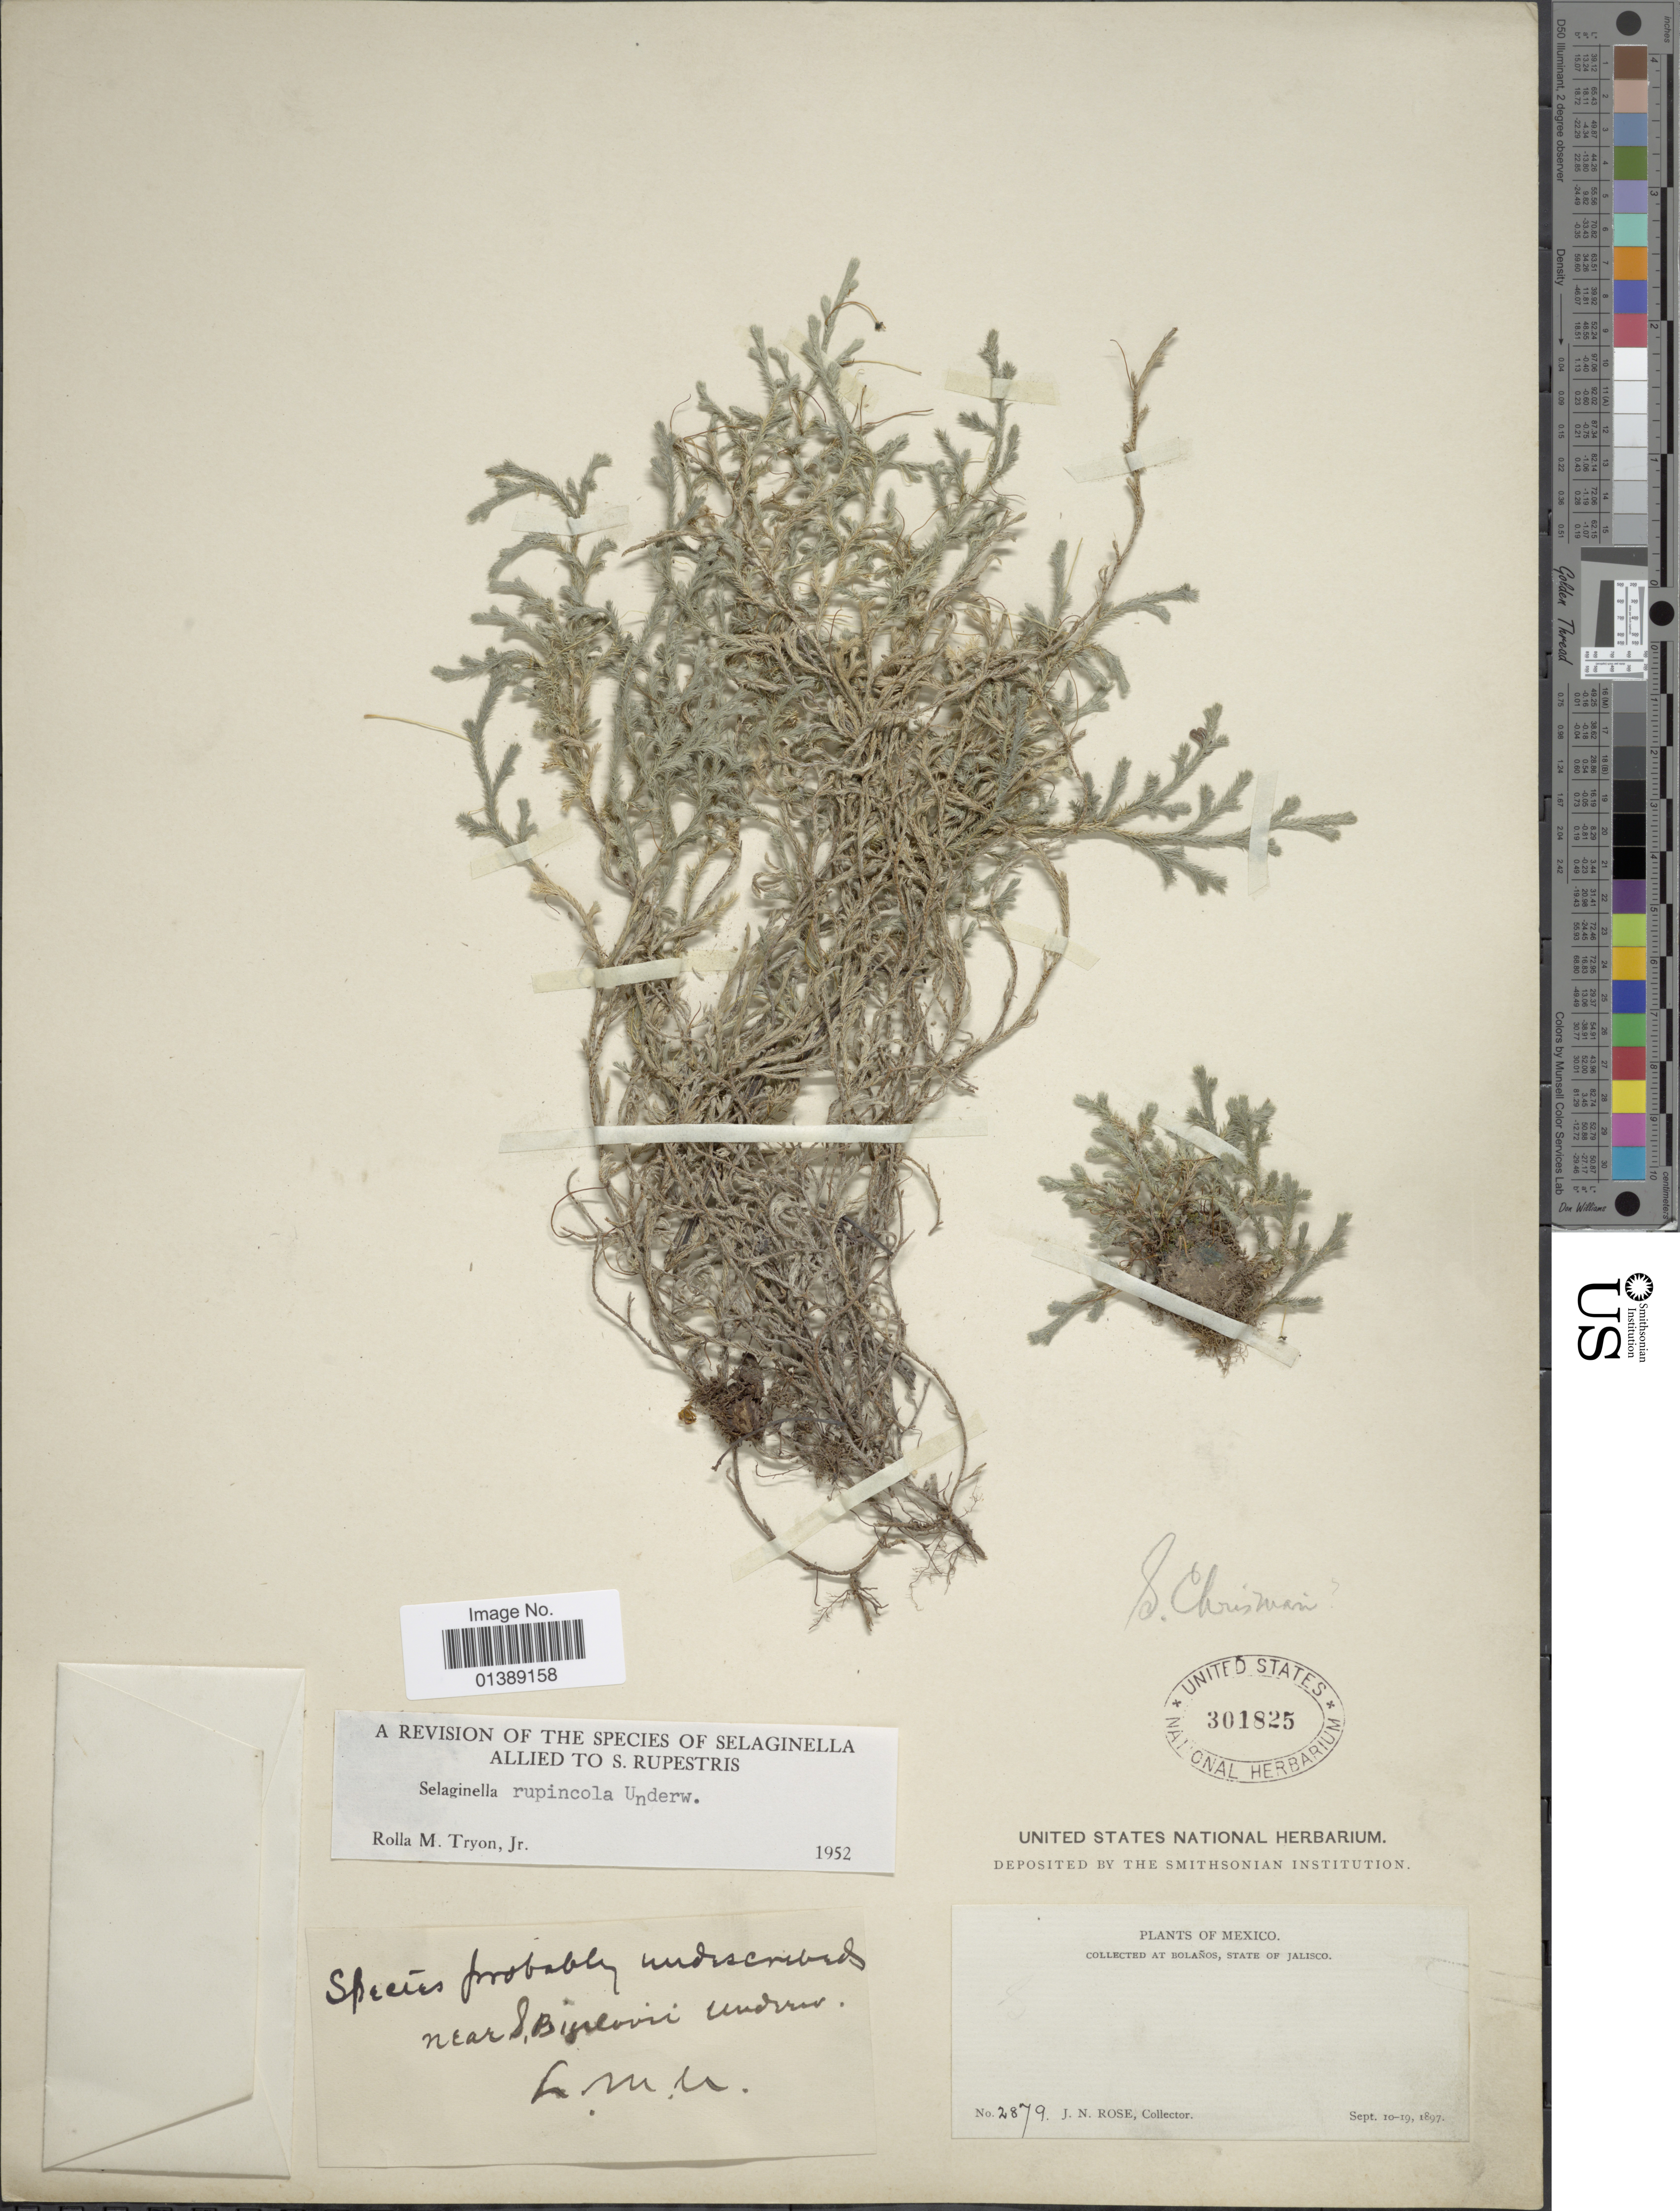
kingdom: Plantae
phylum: Tracheophyta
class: Lycopodiopsida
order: Selaginellales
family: Selaginellaceae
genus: Selaginella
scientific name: Selaginella rupincola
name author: Underw.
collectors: J. N. Rose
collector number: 2879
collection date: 1897-09-10/1897-09-19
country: Mexico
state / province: Jalisco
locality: Bolaños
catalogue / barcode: US 301825